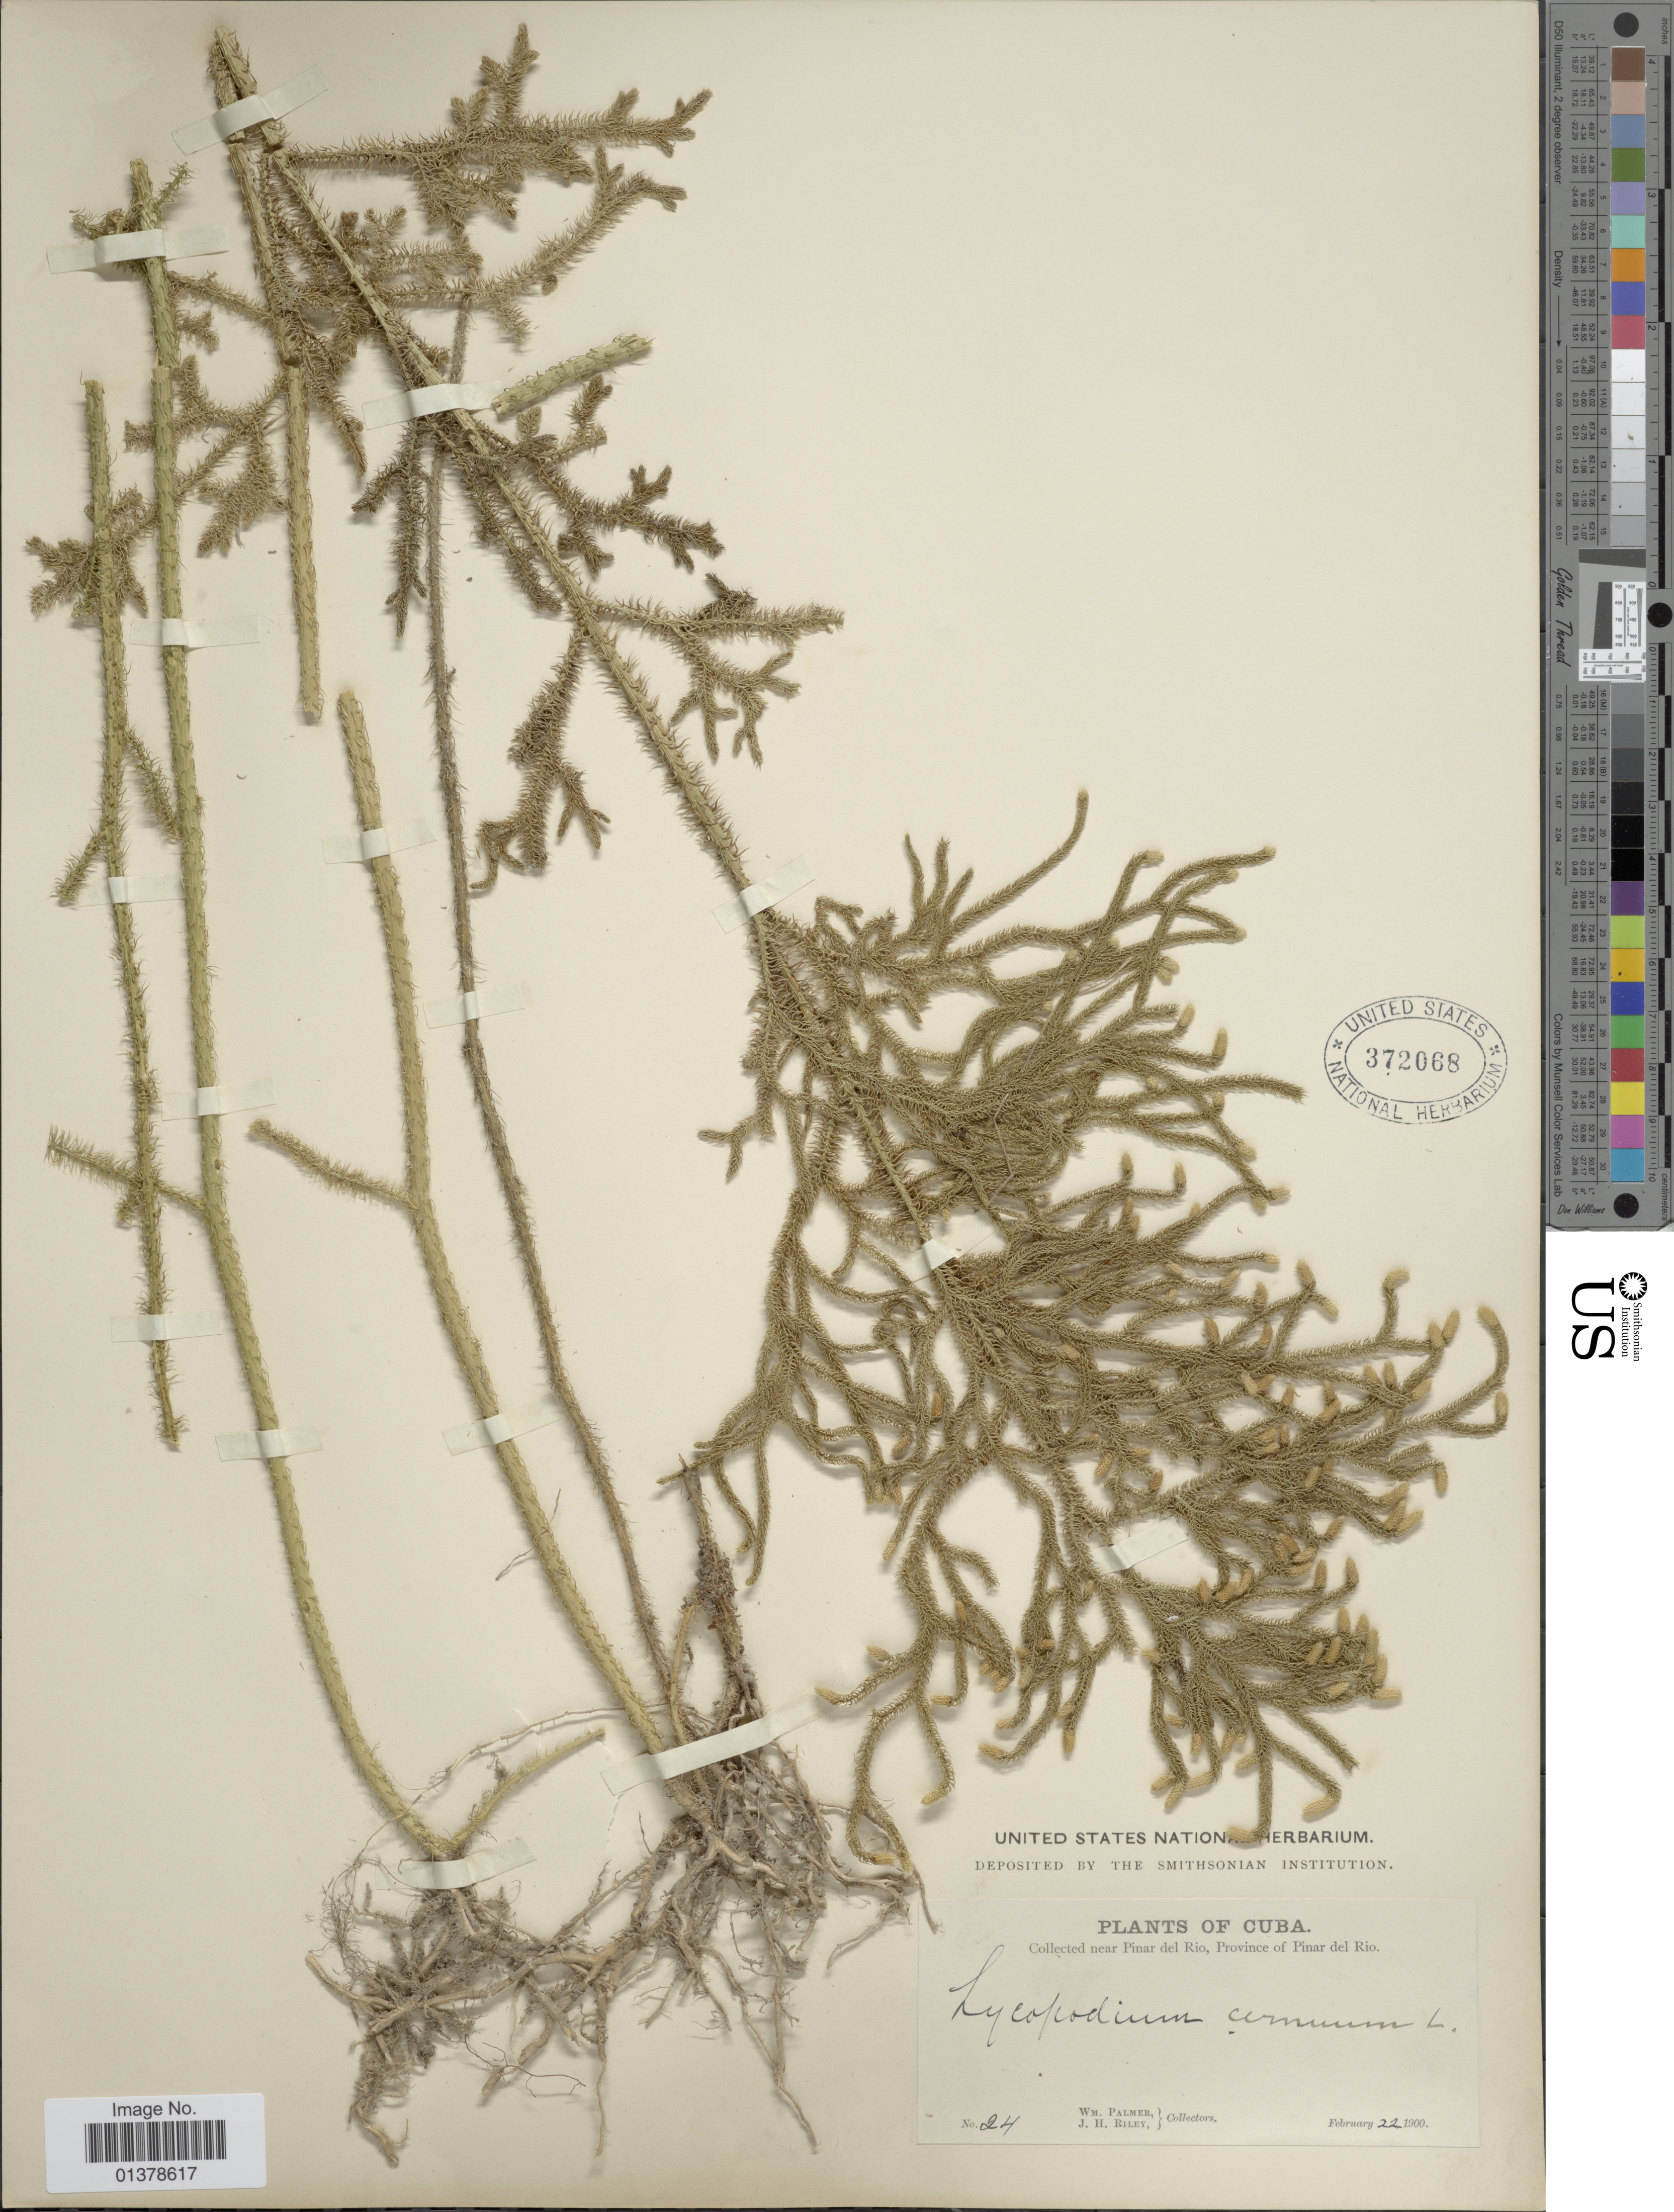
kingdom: Plantae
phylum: Tracheophyta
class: Lycopodiopsida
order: Lycopodiales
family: Lycopodiaceae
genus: Palhinhaea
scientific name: Palhinhaea cernua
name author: (L.) Vasc. & Franco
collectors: W. Palmer & J. H. Riley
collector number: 24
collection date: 1900-02-22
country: Cuba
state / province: Pinar del Río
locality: Near Pinar del Rio.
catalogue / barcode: US 372068